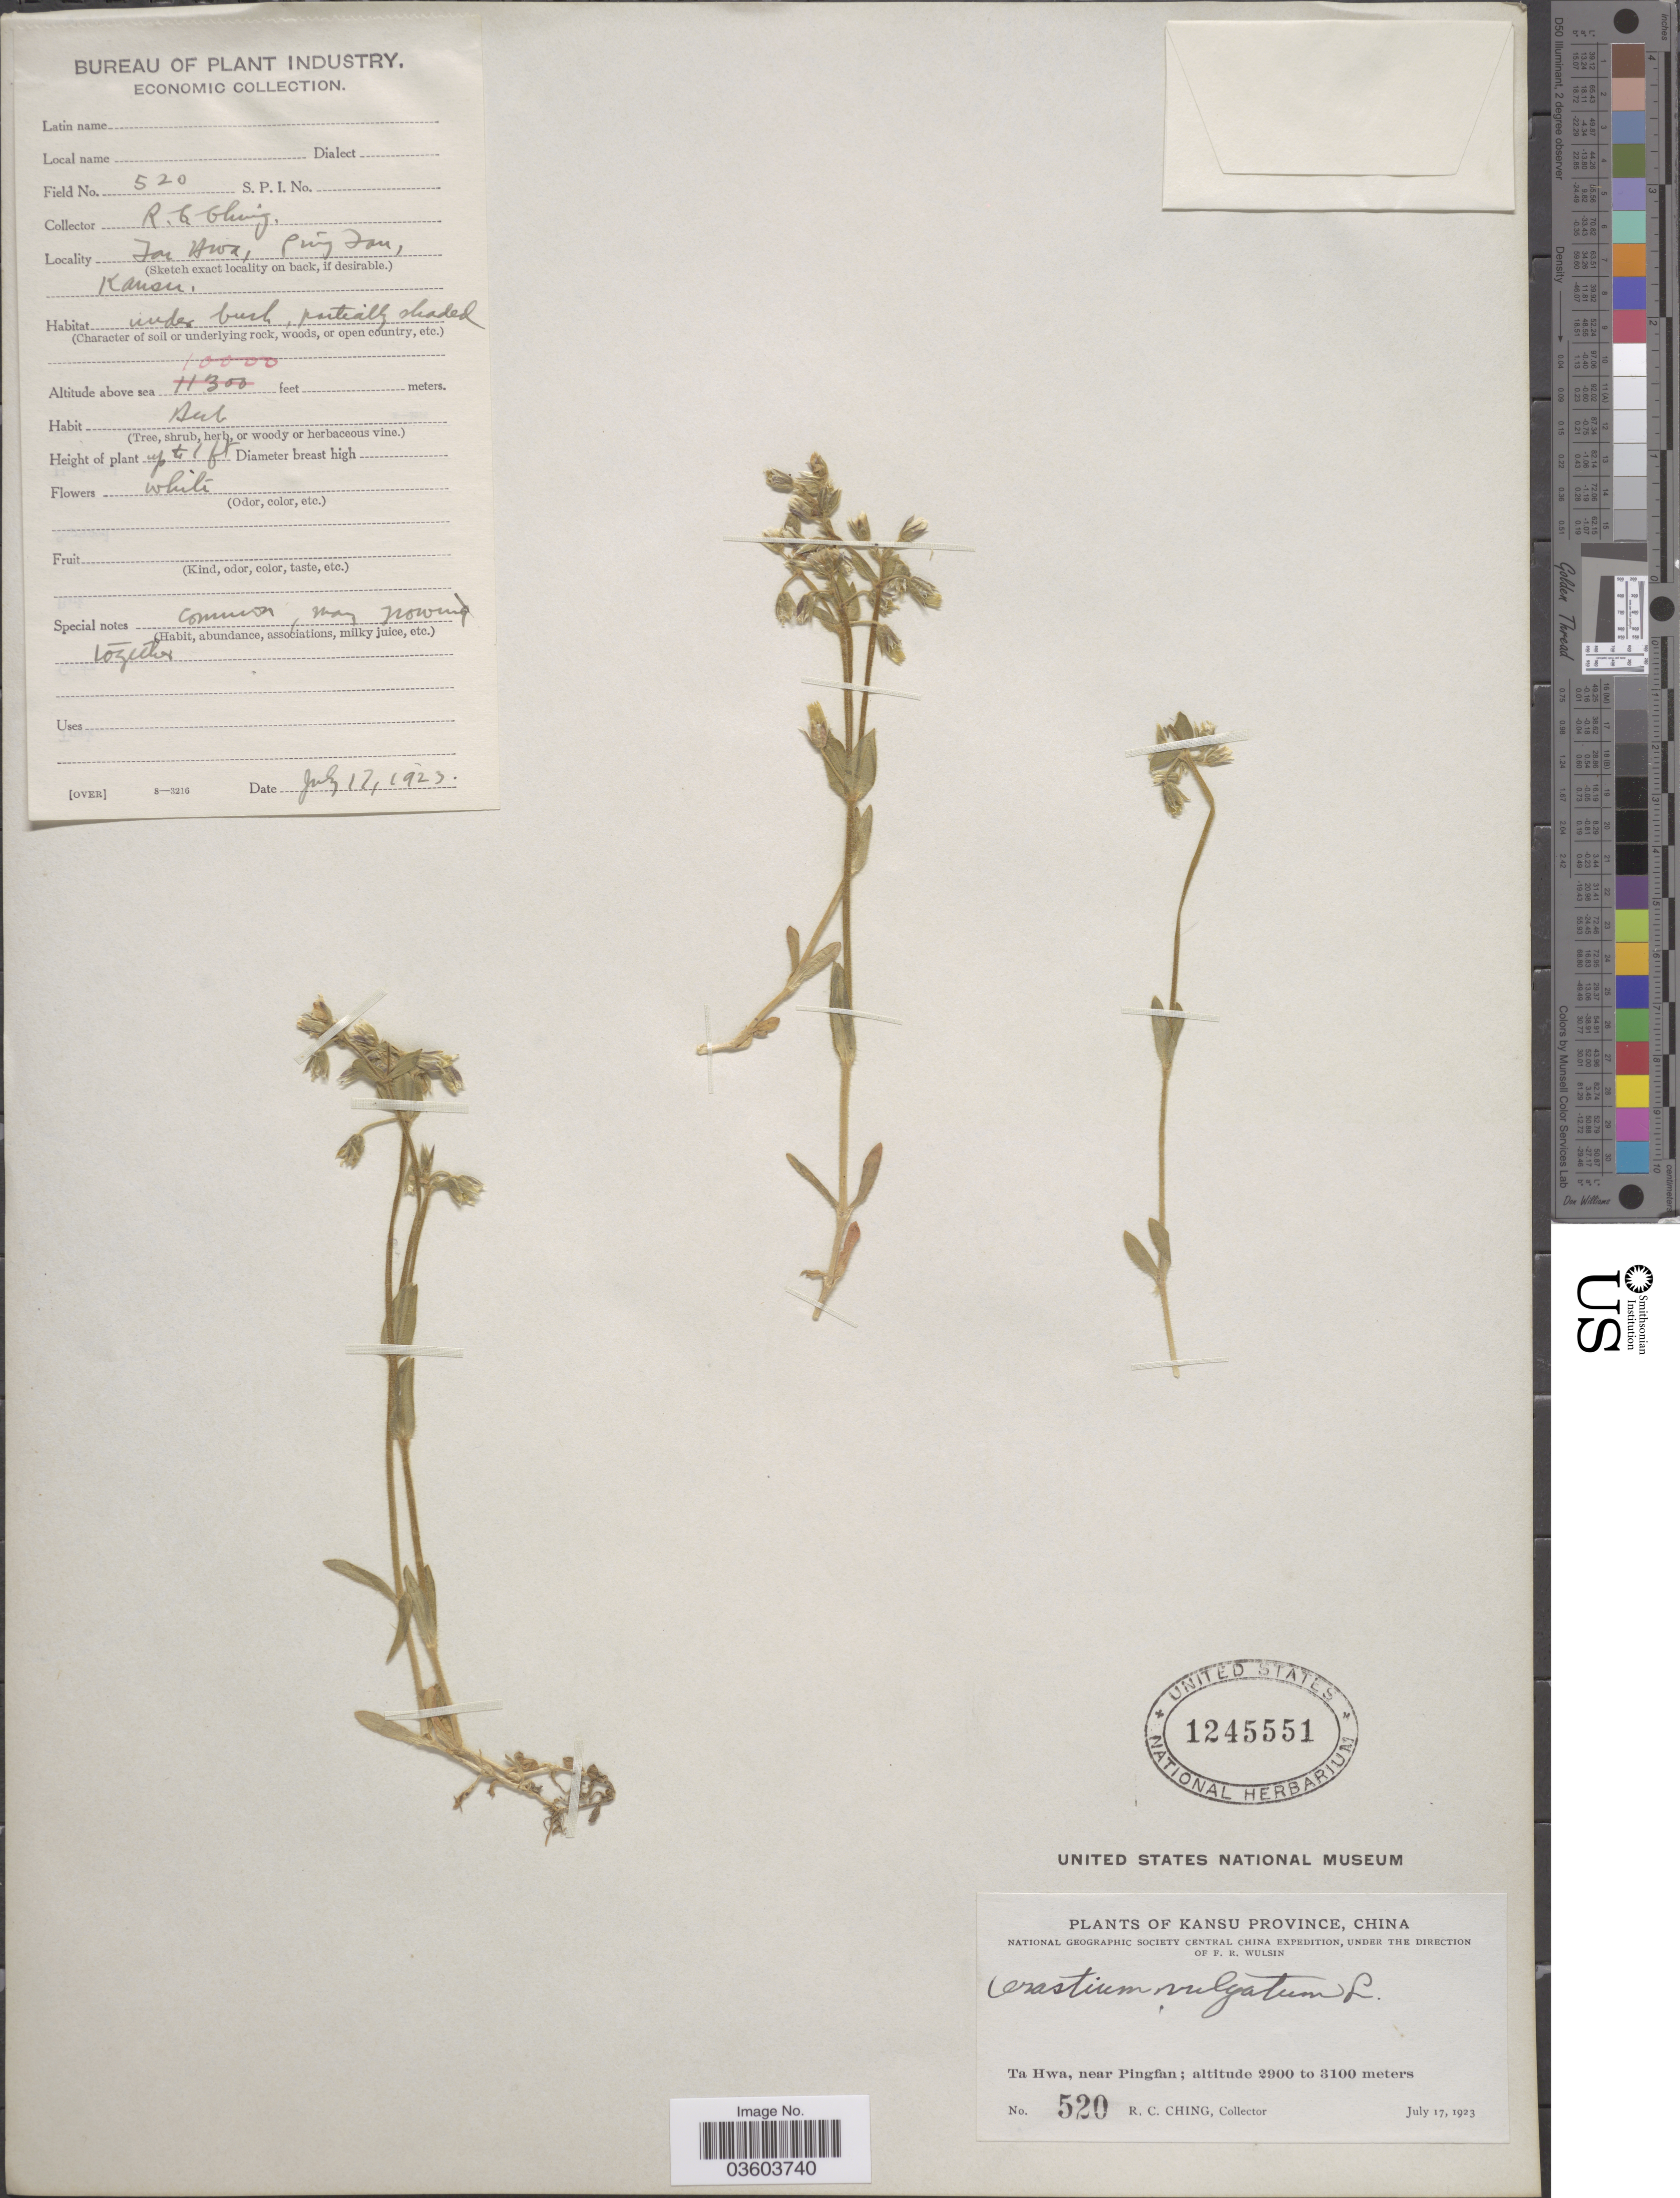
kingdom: Plantae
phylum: Tracheophyta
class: Magnoliopsida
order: Caryophyllales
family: Caryophyllaceae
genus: Cerastium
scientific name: Cerastium vulgatum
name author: L.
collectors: R. C. Ching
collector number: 520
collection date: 1923-07-17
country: China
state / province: Gansu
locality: Kansu Province. Ta Hwa, near Pingfan.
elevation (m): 3048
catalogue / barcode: US 1245551